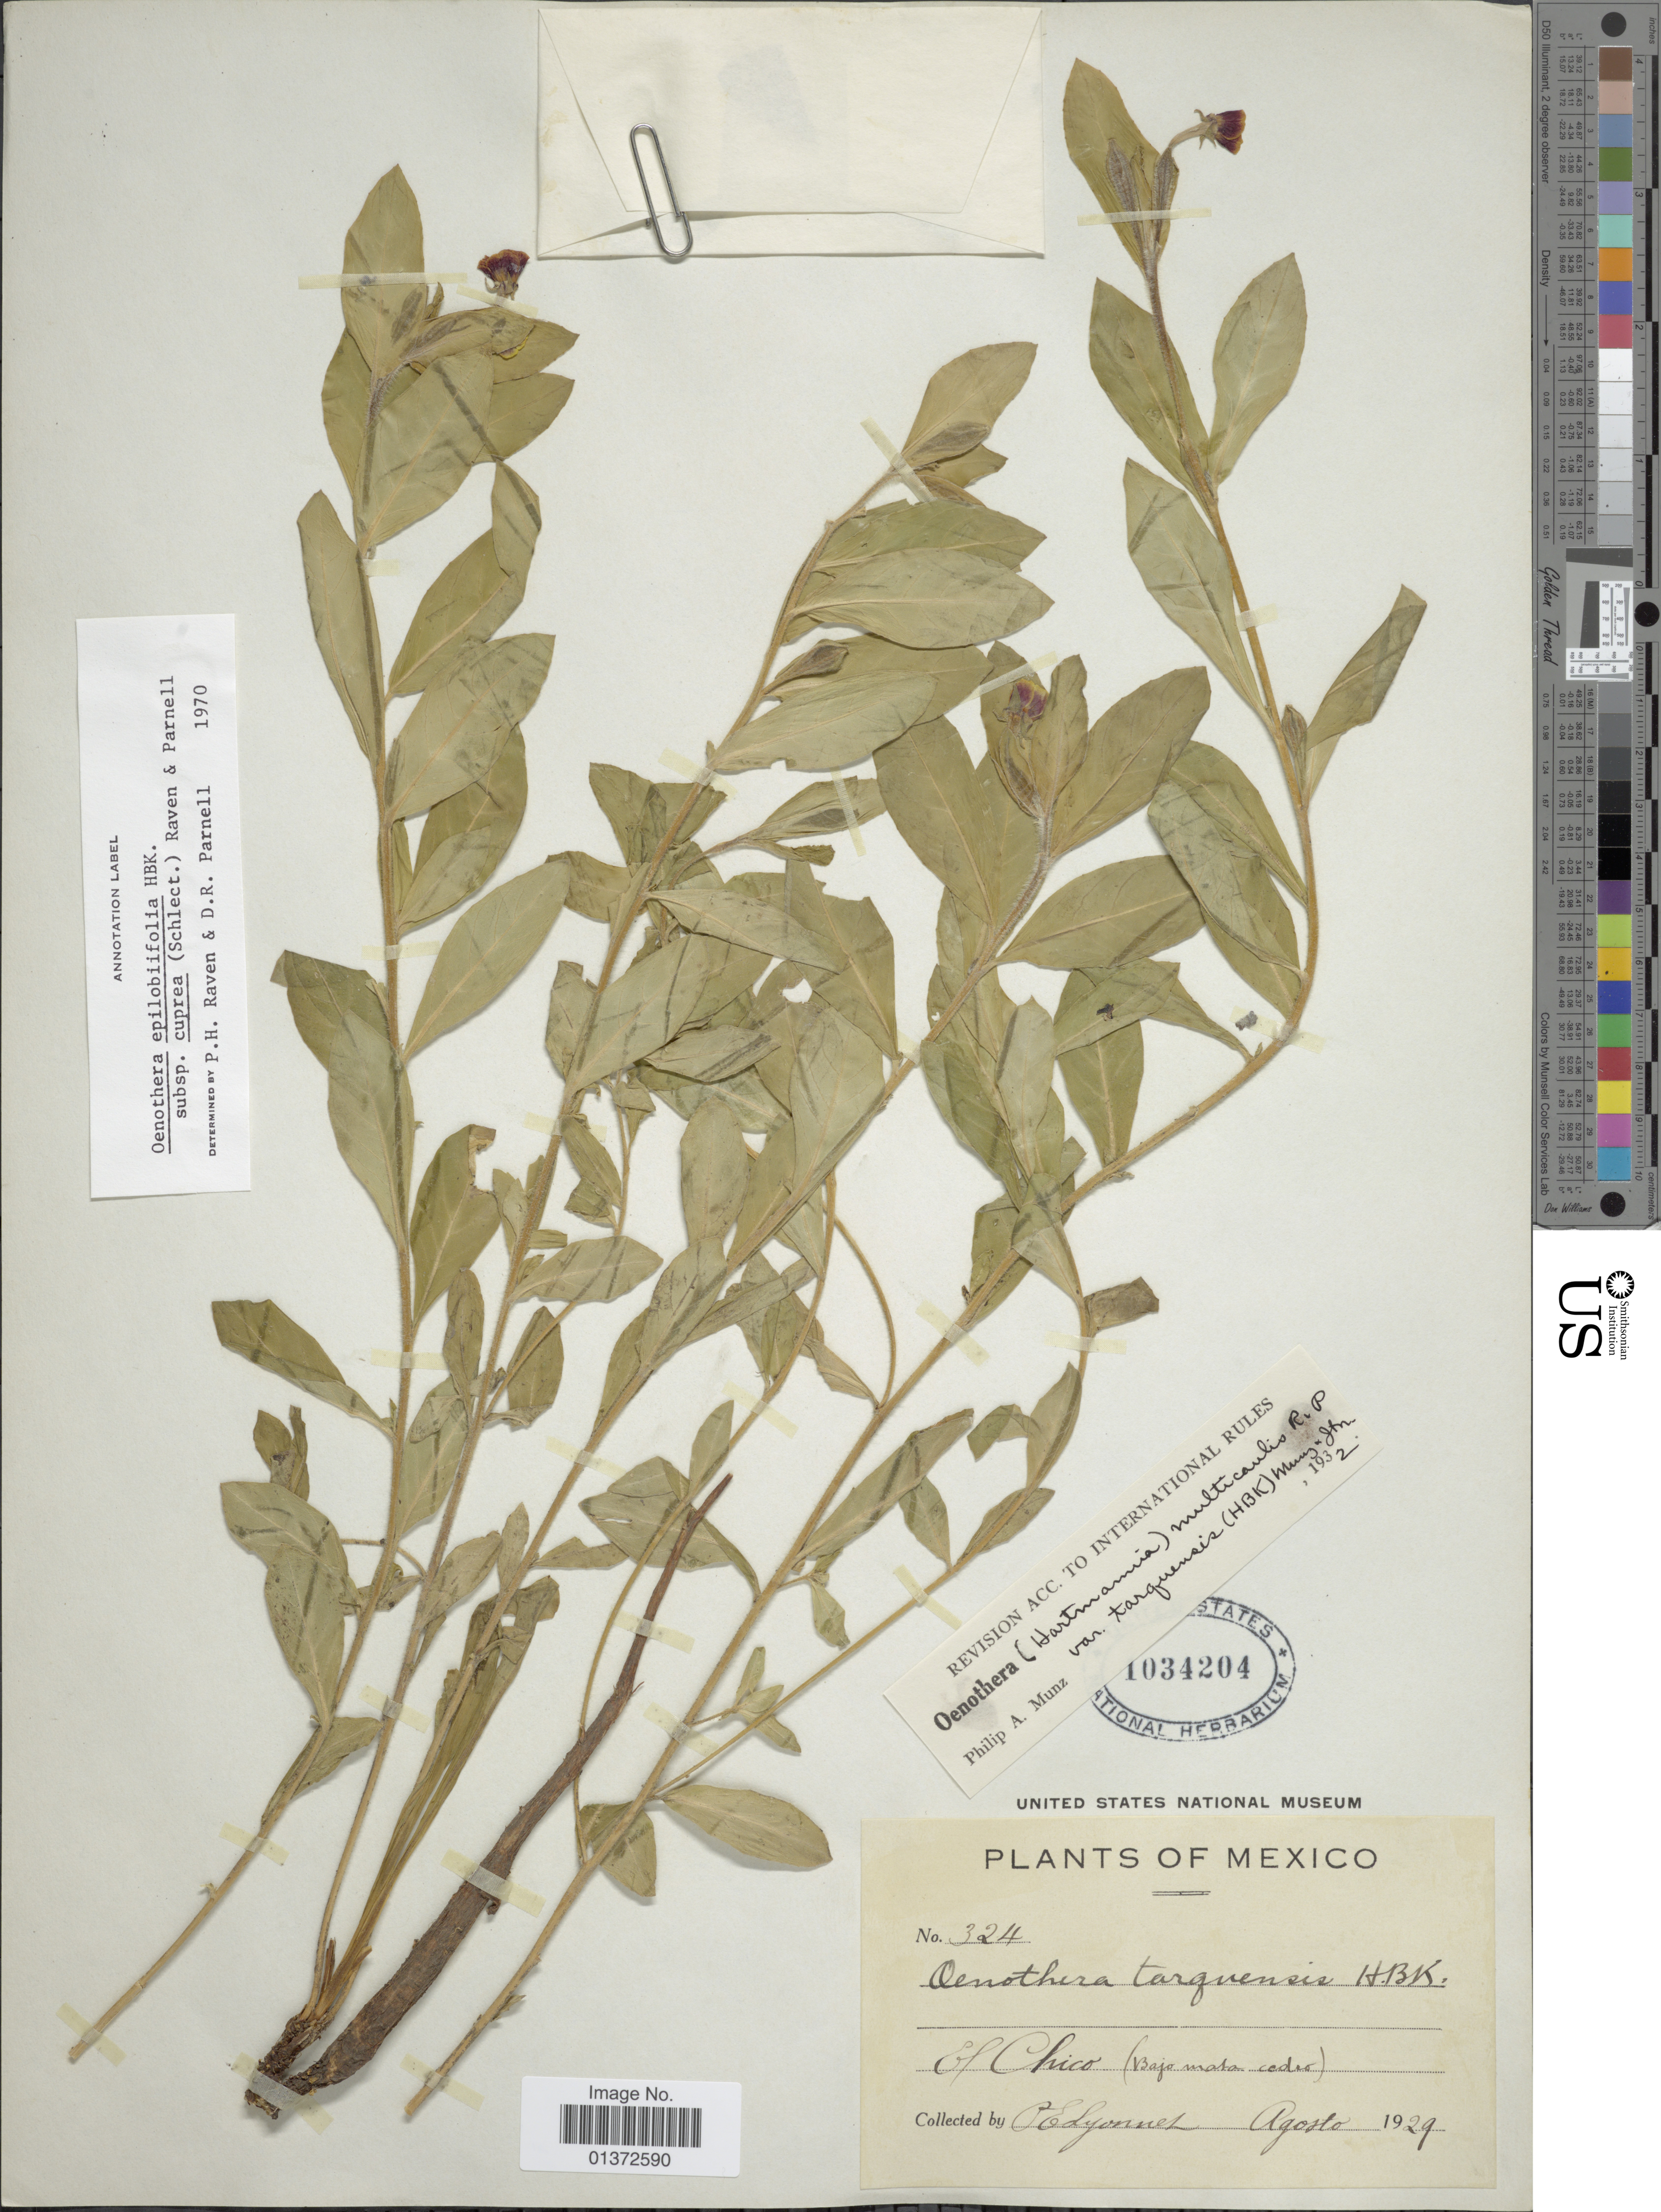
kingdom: Plantae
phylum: Tracheophyta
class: Magnoliopsida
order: Myrtales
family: Onagraceae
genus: Oenothera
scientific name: Oenothera epilobiifolia subsp. cuprea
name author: (Schltdl.) P.H. Raven & D.R. Parn.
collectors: G. Lyonnet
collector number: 324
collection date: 1929-08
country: Mexico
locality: El Chico (Bajo mata cedro)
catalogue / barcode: US 1034204